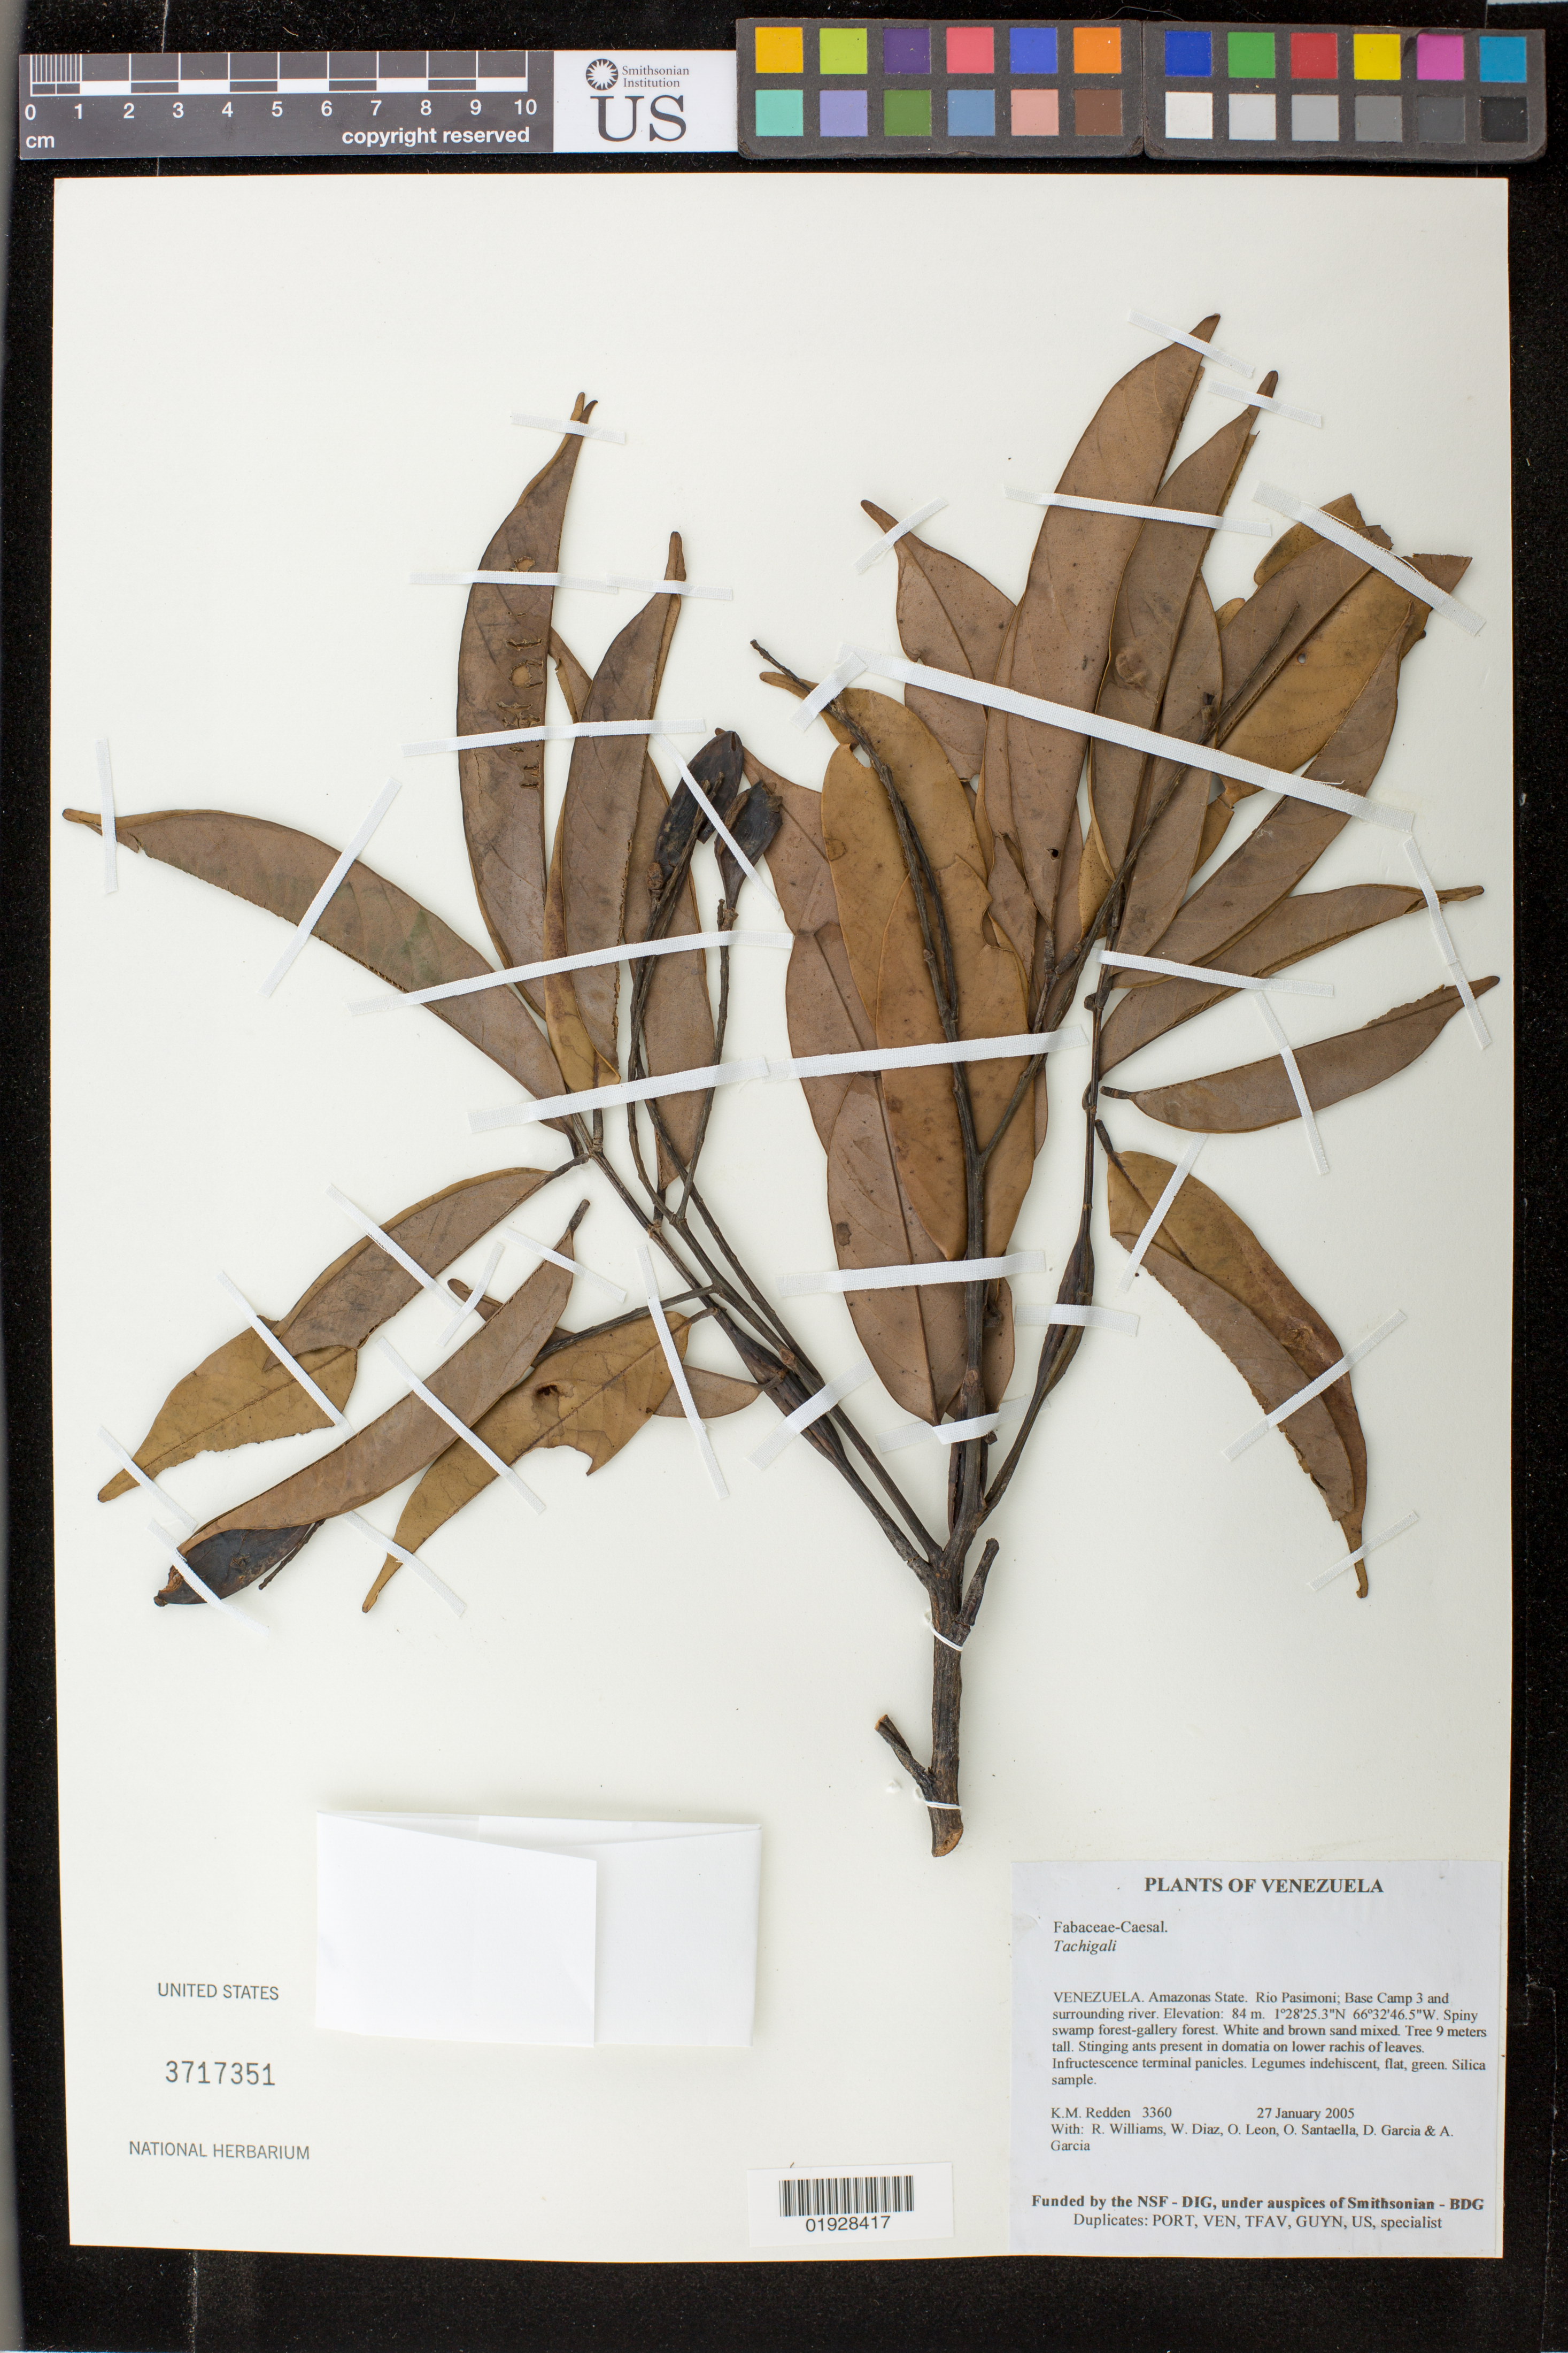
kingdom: Plantae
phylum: Tracheophyta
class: Magnoliopsida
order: Fabales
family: Fabaceae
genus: Tachigali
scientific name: Tachigali sp.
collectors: K. M. Redden, R. Williams, W. Díaz P., O. León, O. Santaella, D. Garcia & A. Garcia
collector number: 3360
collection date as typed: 27 January 2005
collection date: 2005-01-27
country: Venezuela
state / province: Amazonas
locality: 04 - Rio Pasimoni; Base Camp 3 and surrounding river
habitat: Spiny swamp forest-gallery forest. White and brown sand mixed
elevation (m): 84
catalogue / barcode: US 3717351